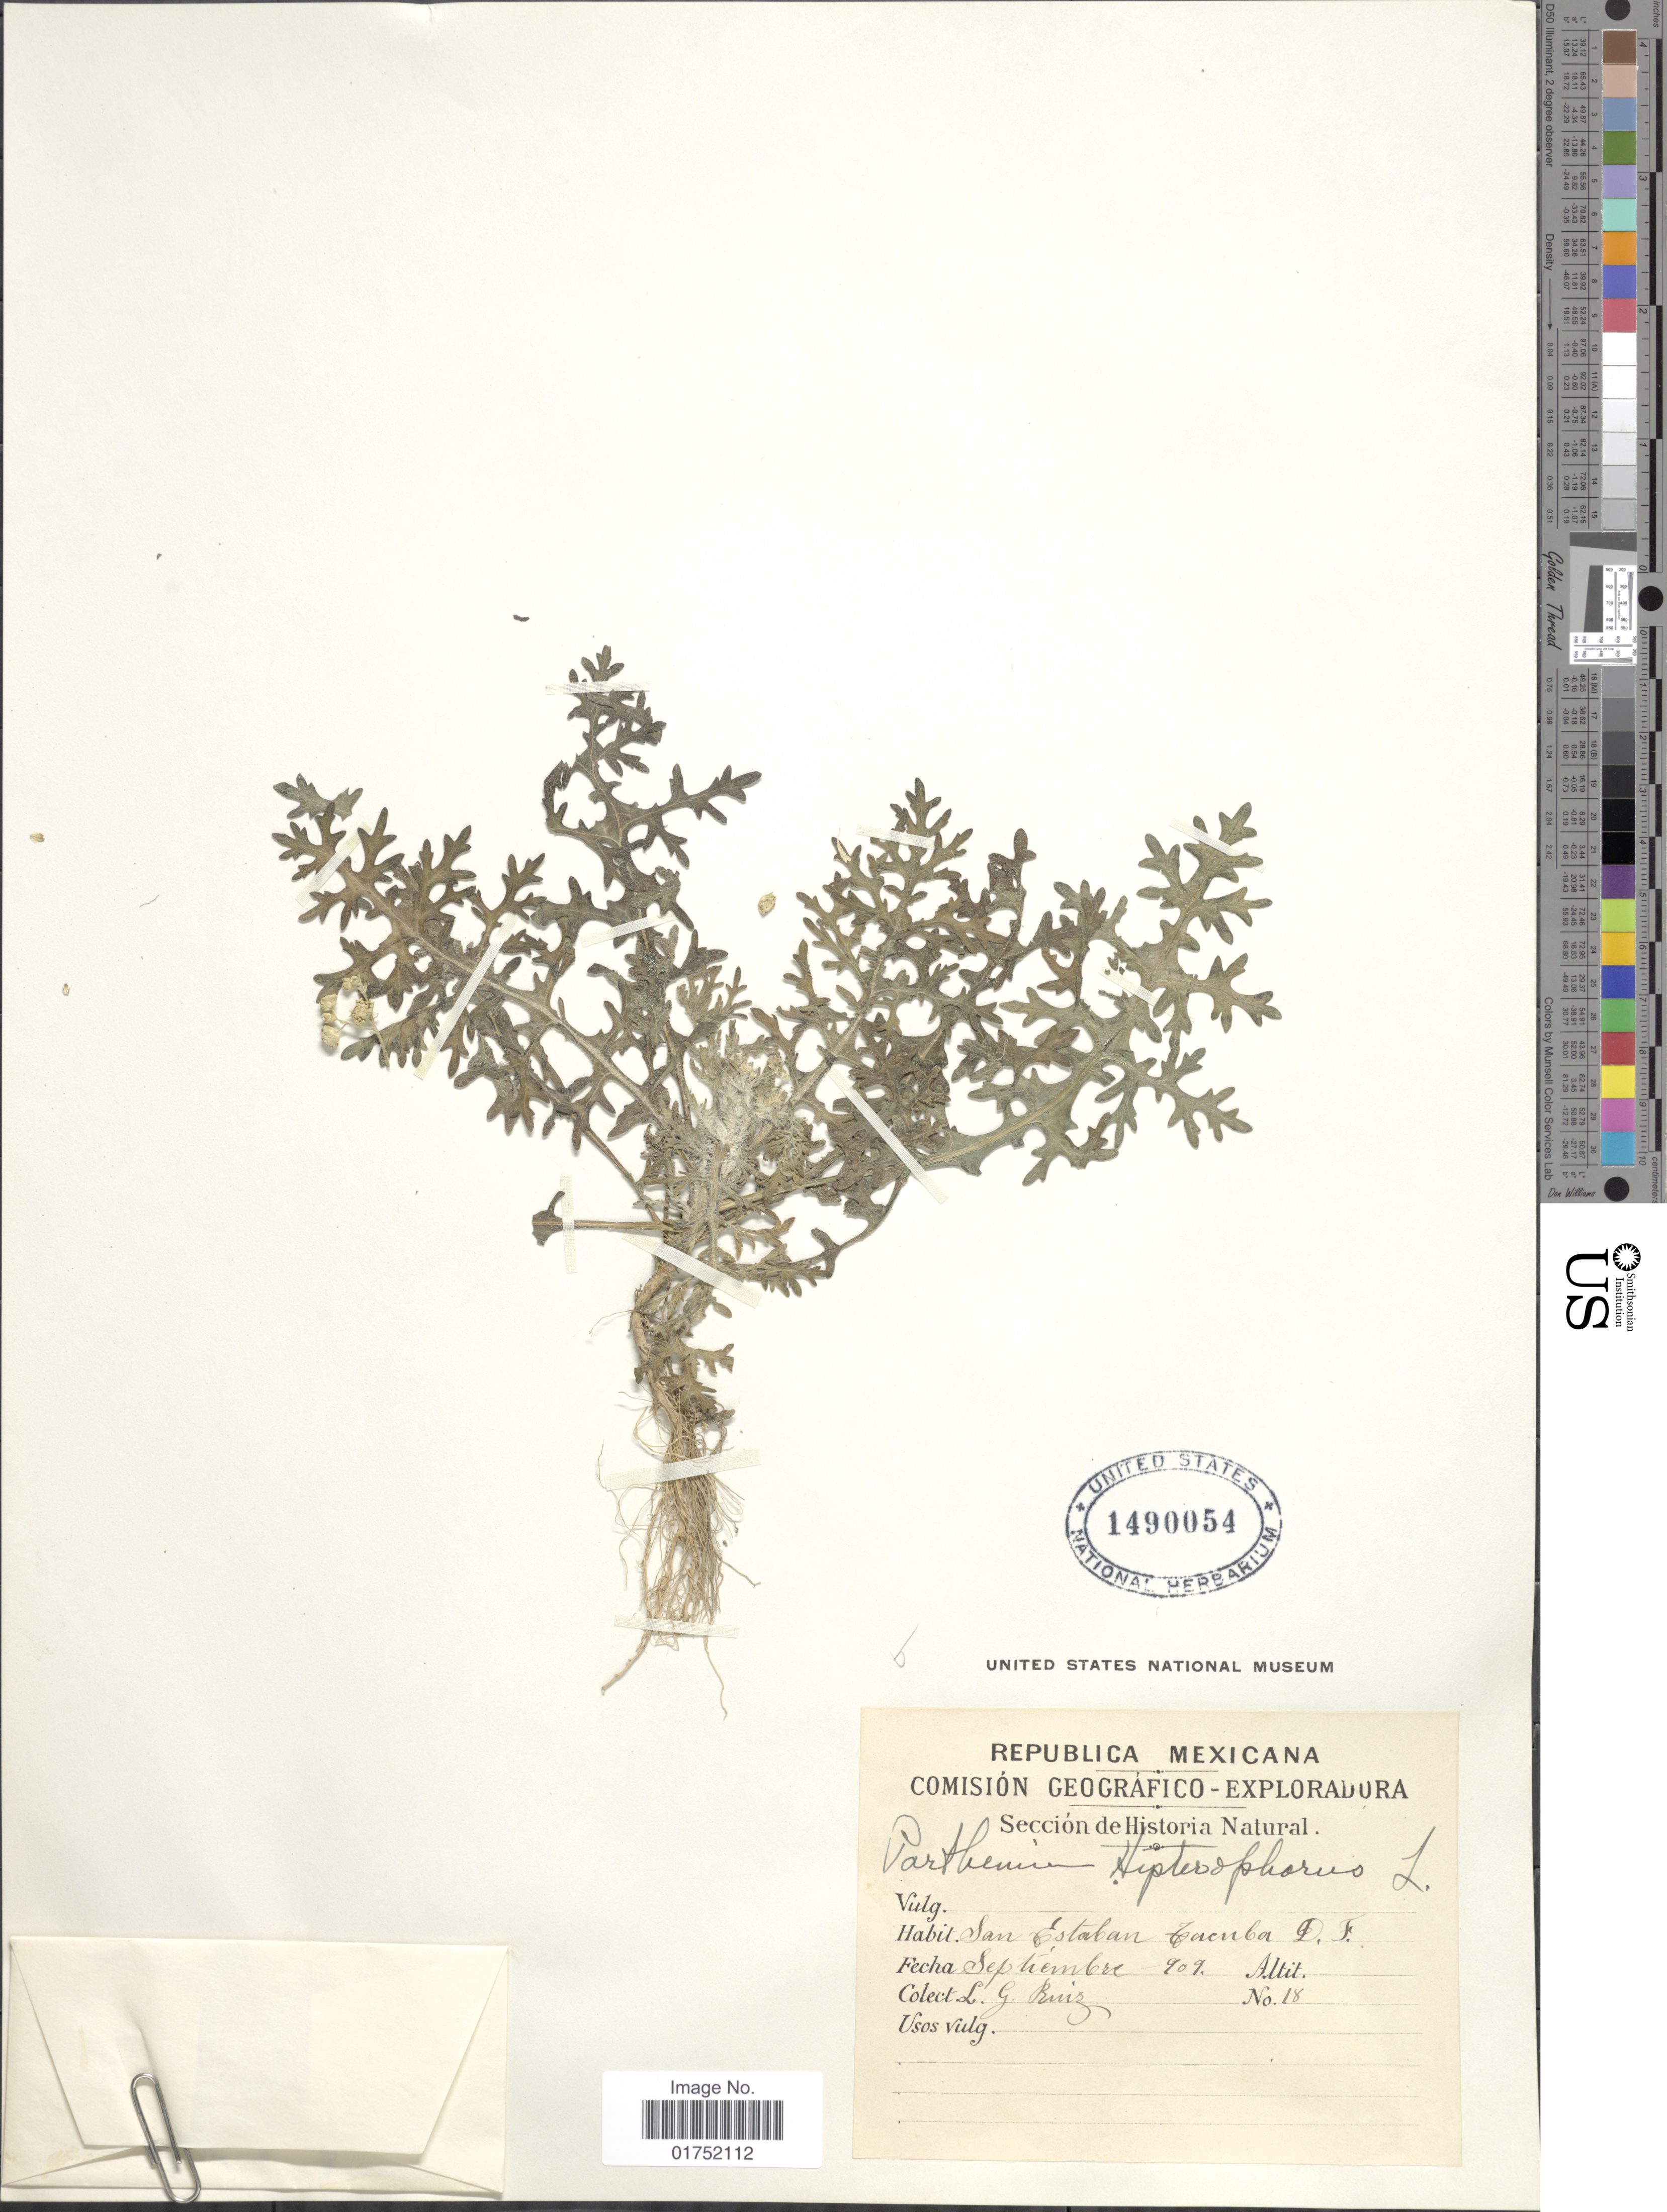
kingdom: Plantae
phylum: Tracheophyta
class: Magnoliopsida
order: Asterales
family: Asteraceae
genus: Parthenium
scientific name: Parthenium hysterophorus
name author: L.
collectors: L. G. Ruiz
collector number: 18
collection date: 1909-09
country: Mexico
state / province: Distrito Federal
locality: Republica Mexicana, San Estaban, Tacuba, D. F.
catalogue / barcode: US 1490054